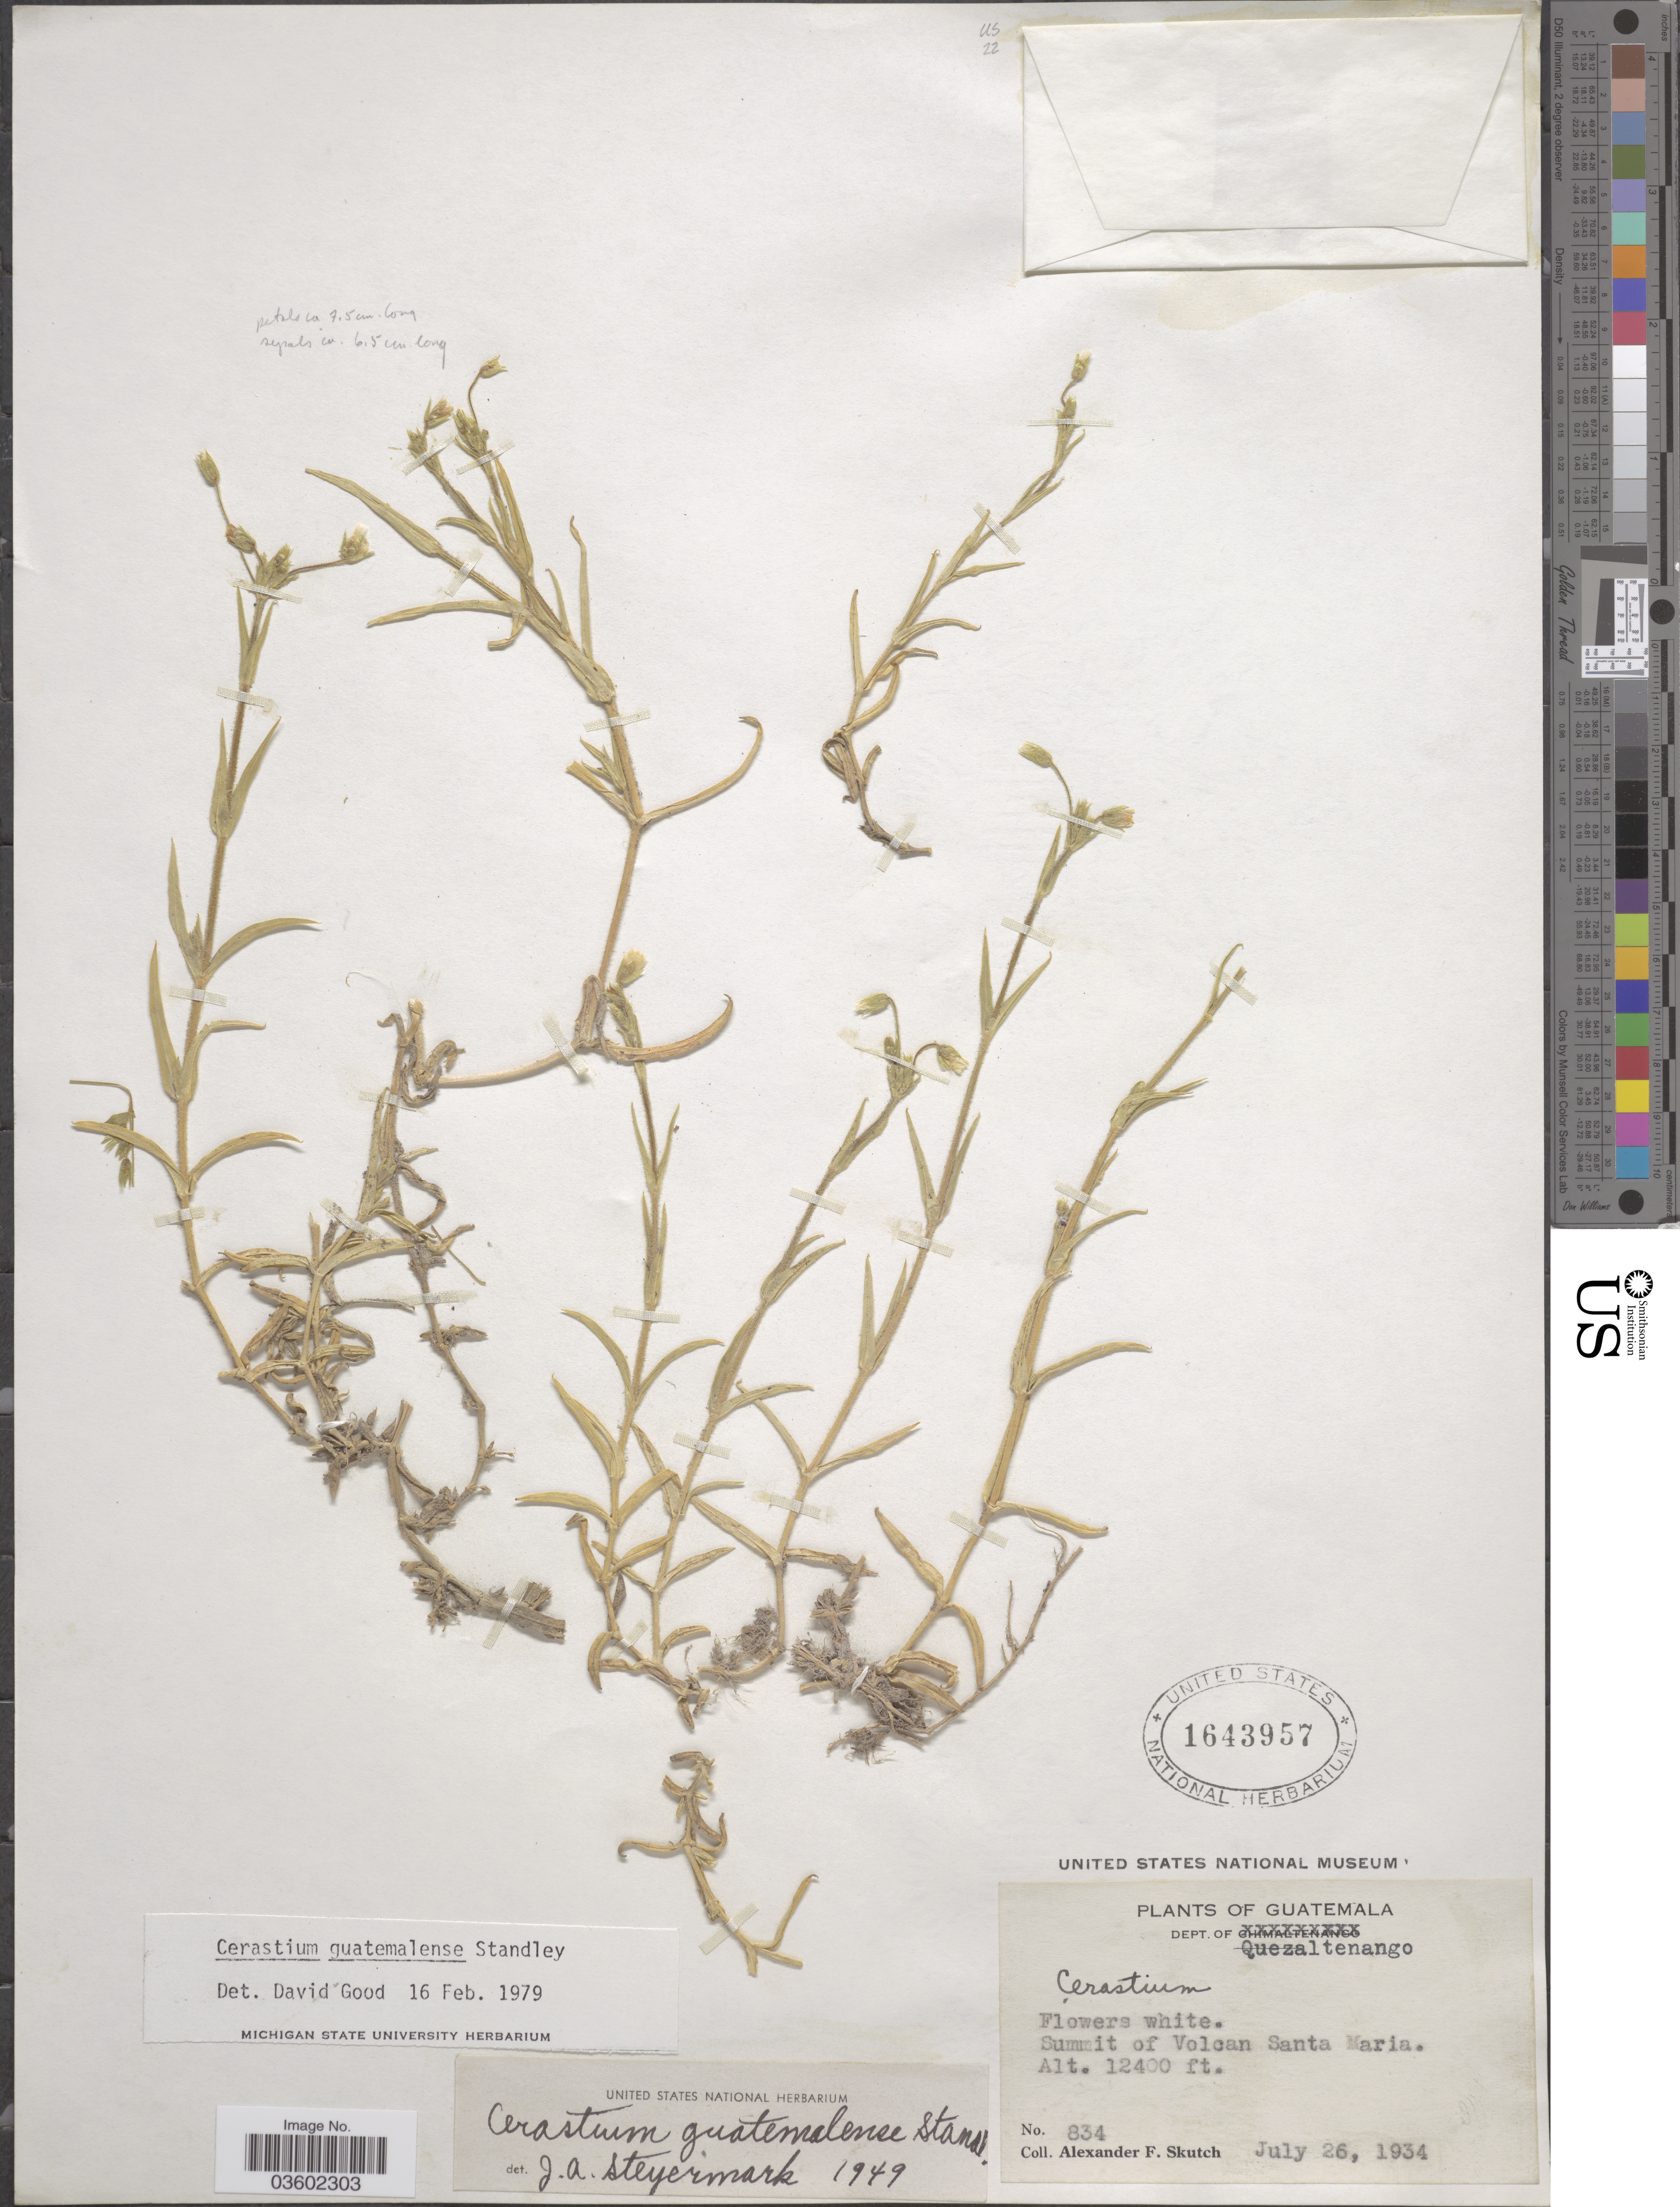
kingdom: Plantae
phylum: Tracheophyta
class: Magnoliopsida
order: Caryophyllales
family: Caryophyllaceae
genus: Cerastium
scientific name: Cerastium guatemalense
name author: Standl.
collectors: A. F. Skutch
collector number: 834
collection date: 1934-07-26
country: Guatemala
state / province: Quetzaltenango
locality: Dept. of Quezaltenango. Summit of Volcan Santa Maria.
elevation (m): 3780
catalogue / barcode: US 1643957